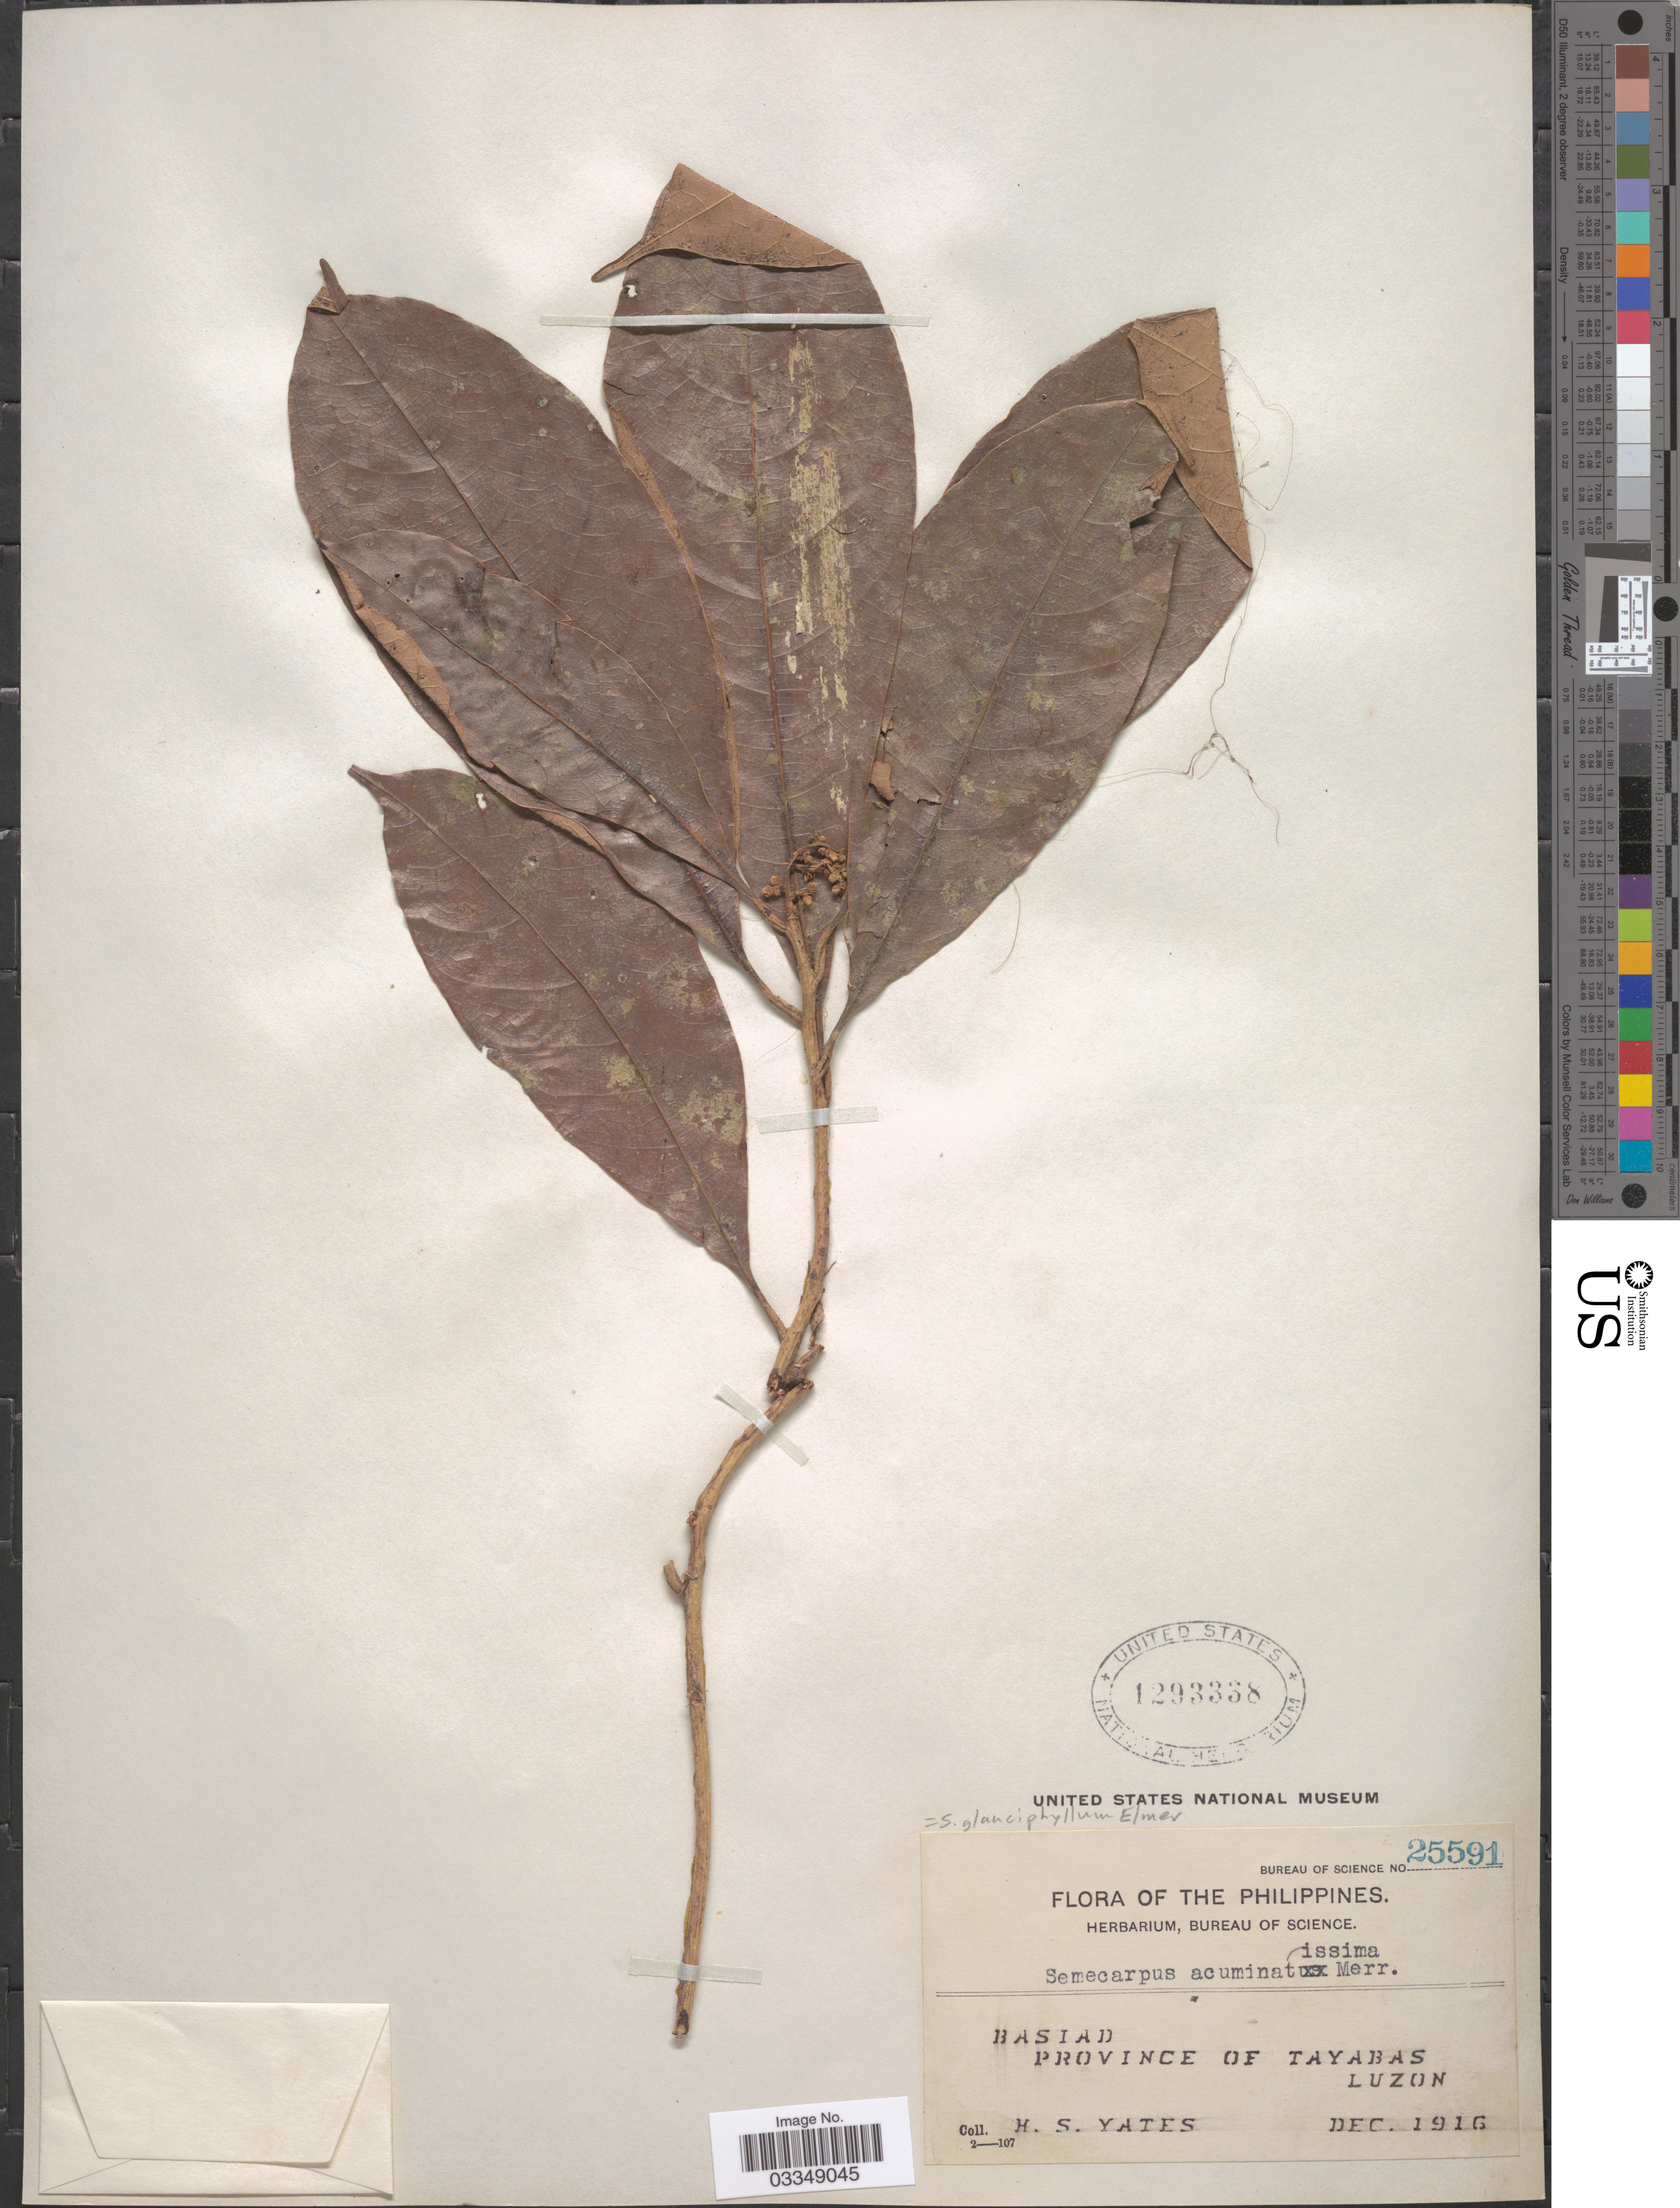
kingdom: Plantae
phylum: Tracheophyta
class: Magnoliopsida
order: Sapindales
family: Anacardiaceae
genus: Semecarpus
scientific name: Semecarpus glauciphyllus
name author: Elmer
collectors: H. S. Yates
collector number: Bureau of Science 25591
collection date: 1916-12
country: Philippines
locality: Basiad. Province of Tayabas. Luzon.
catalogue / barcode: US 1293338